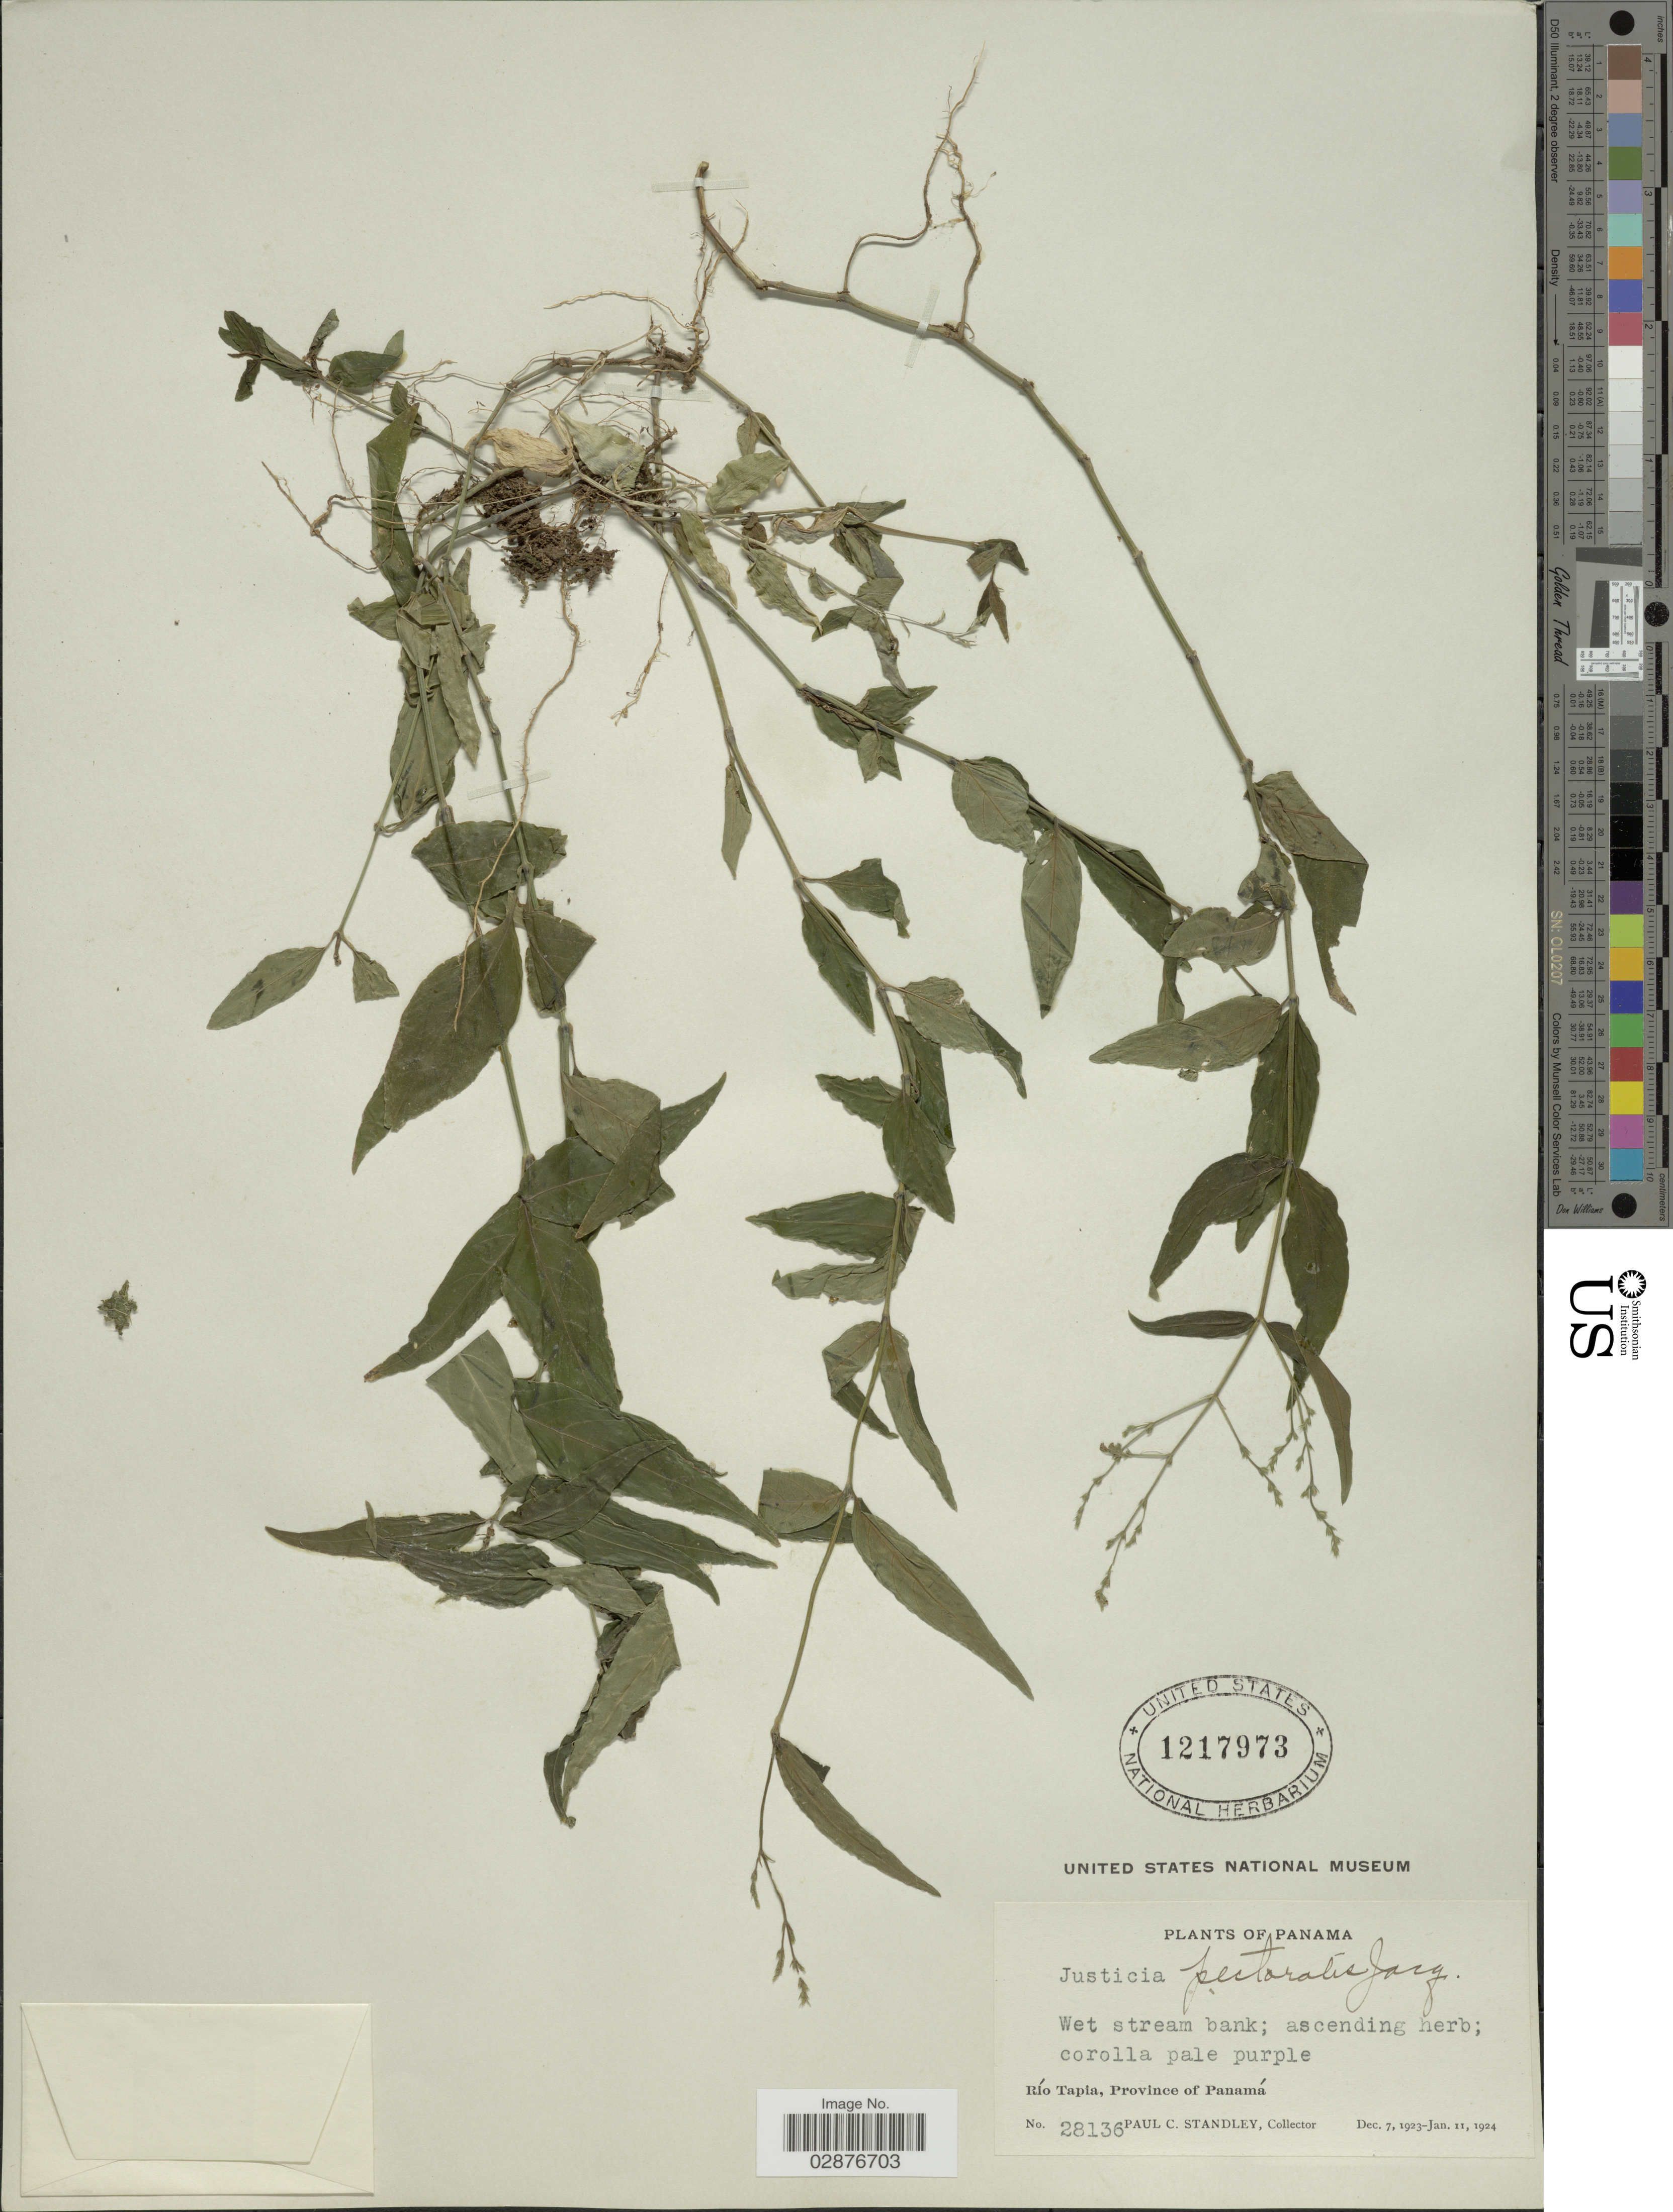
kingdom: Plantae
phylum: Tracheophyta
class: Magnoliopsida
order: Lamiales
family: Acanthaceae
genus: Justicia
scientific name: Justicia pectoralis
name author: Jacq.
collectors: P. C. Standley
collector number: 28136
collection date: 1923-12-07/1924-01-11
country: Panama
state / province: Panamá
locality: Río Tapia.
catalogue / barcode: US 1217973